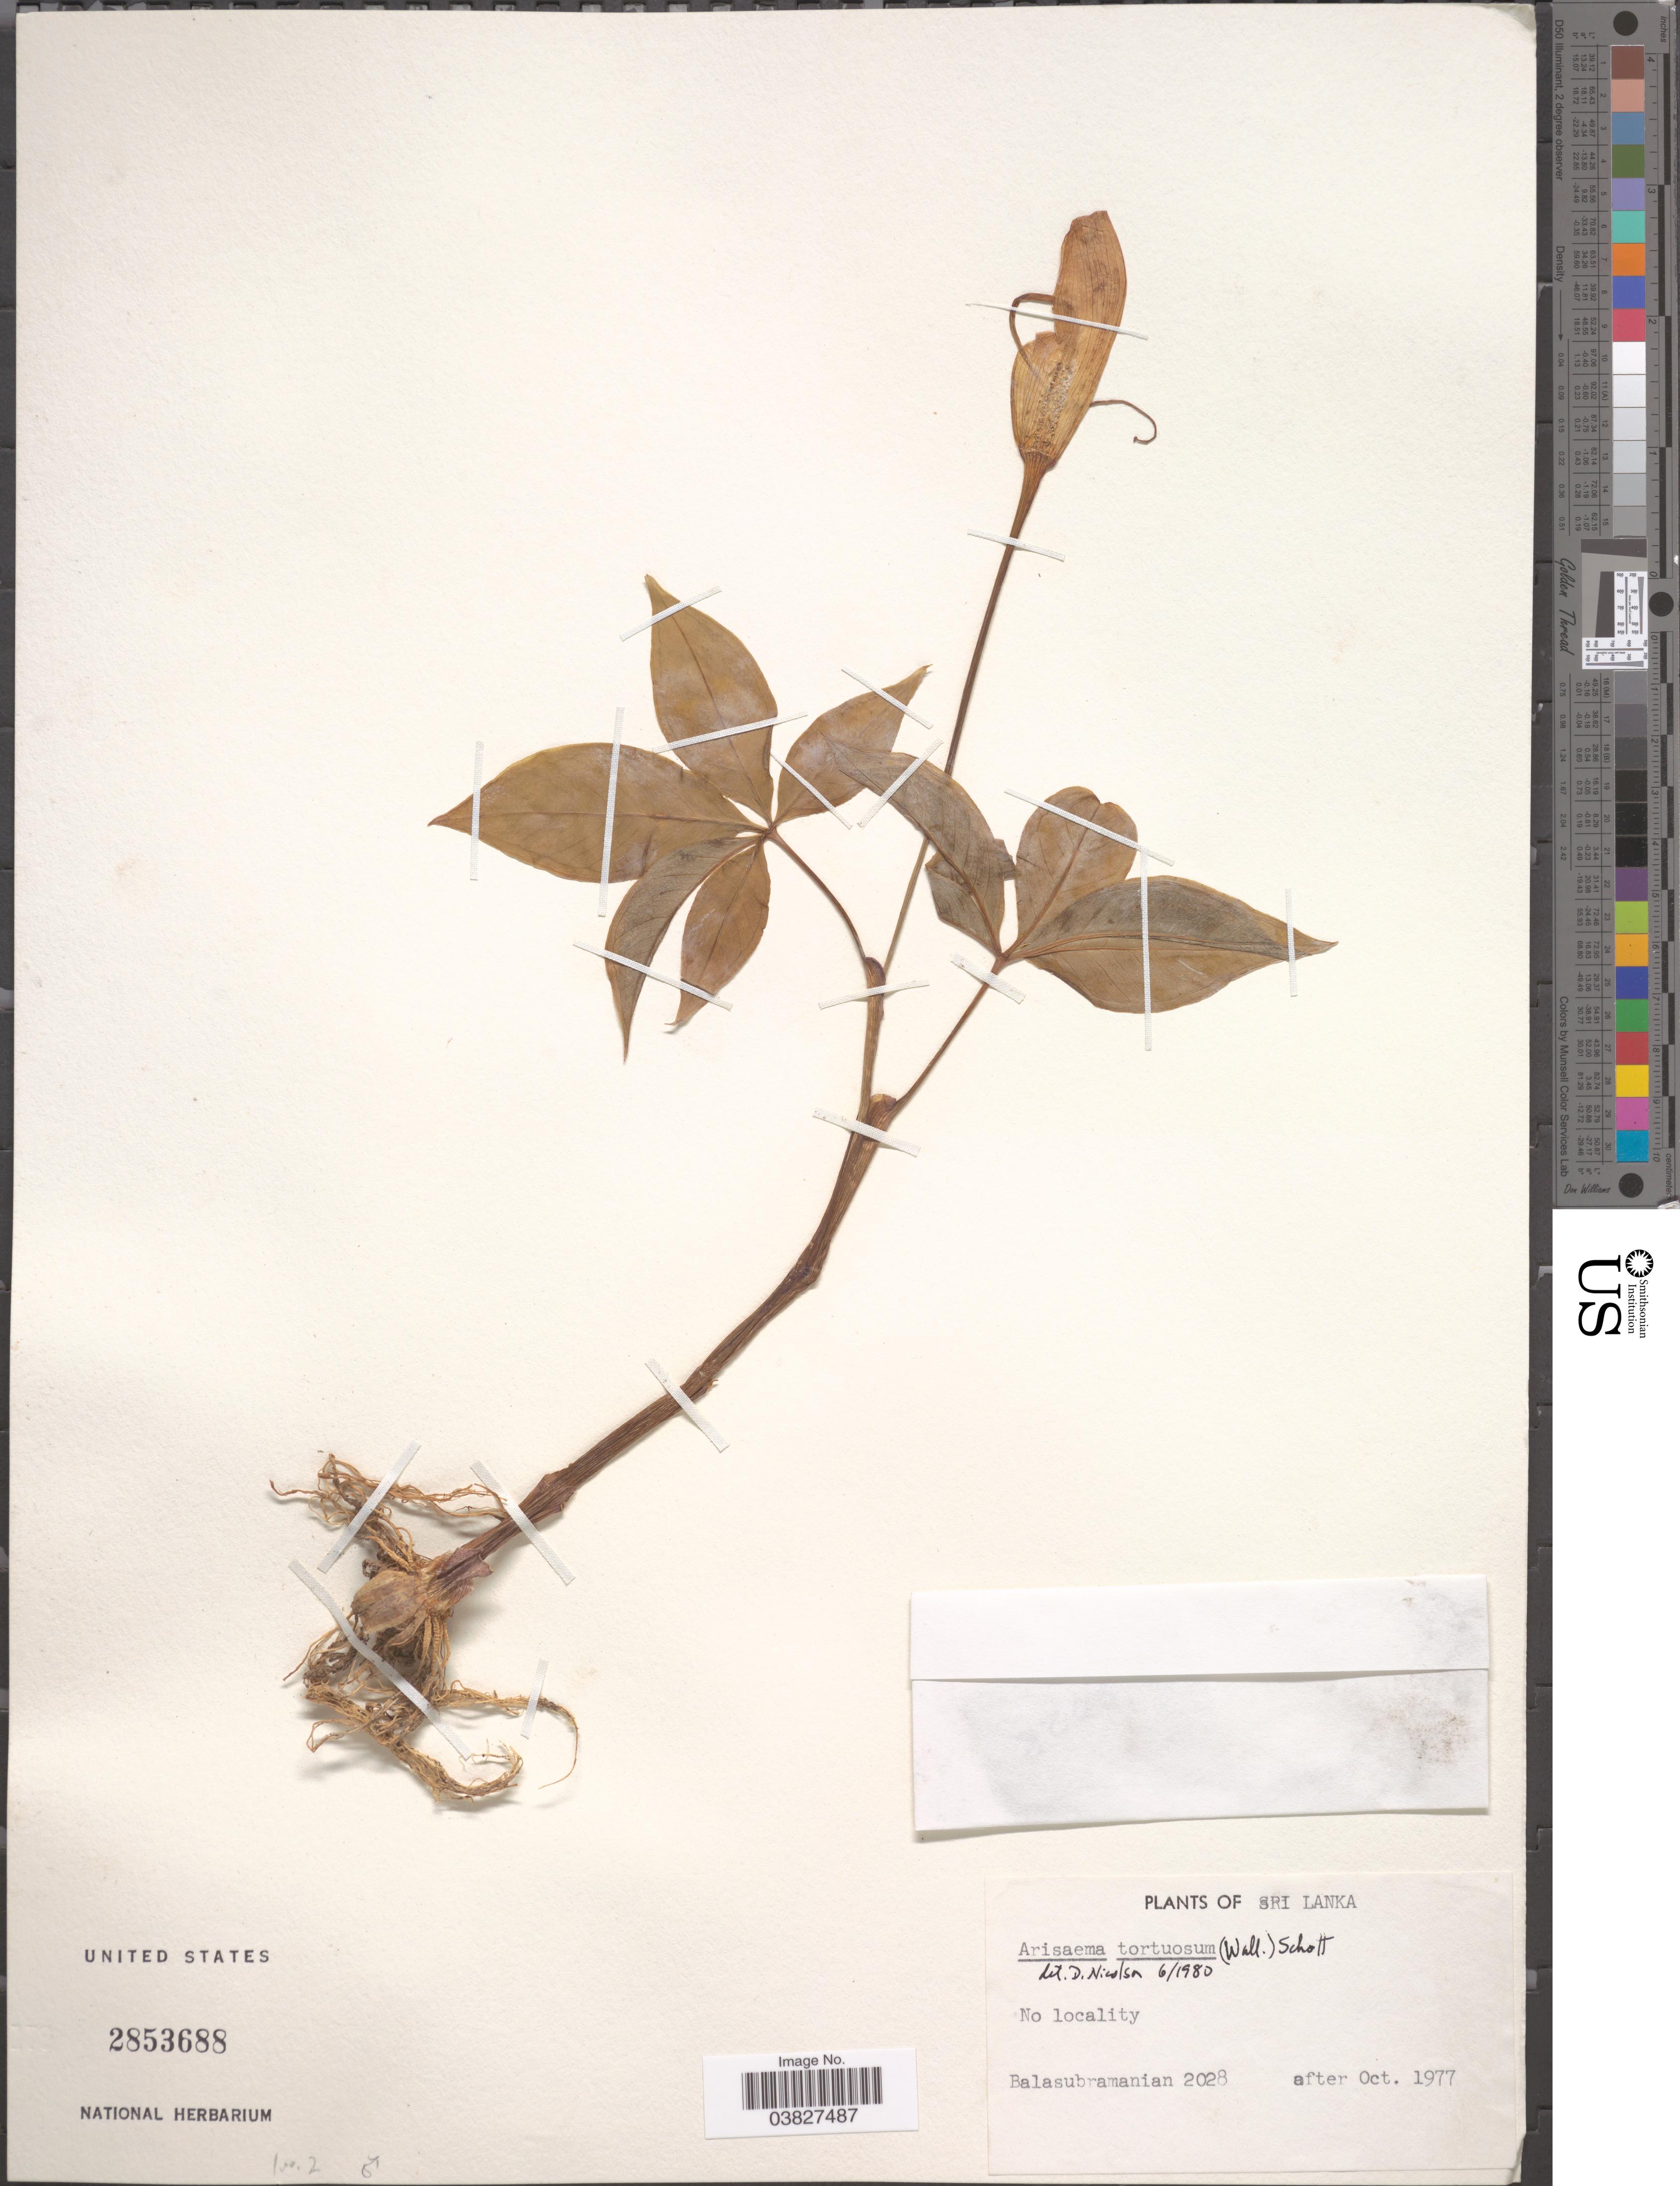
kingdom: Plantae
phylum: Tracheophyta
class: Liliopsida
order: Alismatales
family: Araceae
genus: Arisaema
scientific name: Arisaema tortuosum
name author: (Wall.) Schott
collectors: Balasubramanian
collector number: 2028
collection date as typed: after Oct. 1977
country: Sri Lanka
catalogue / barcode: US 2853688